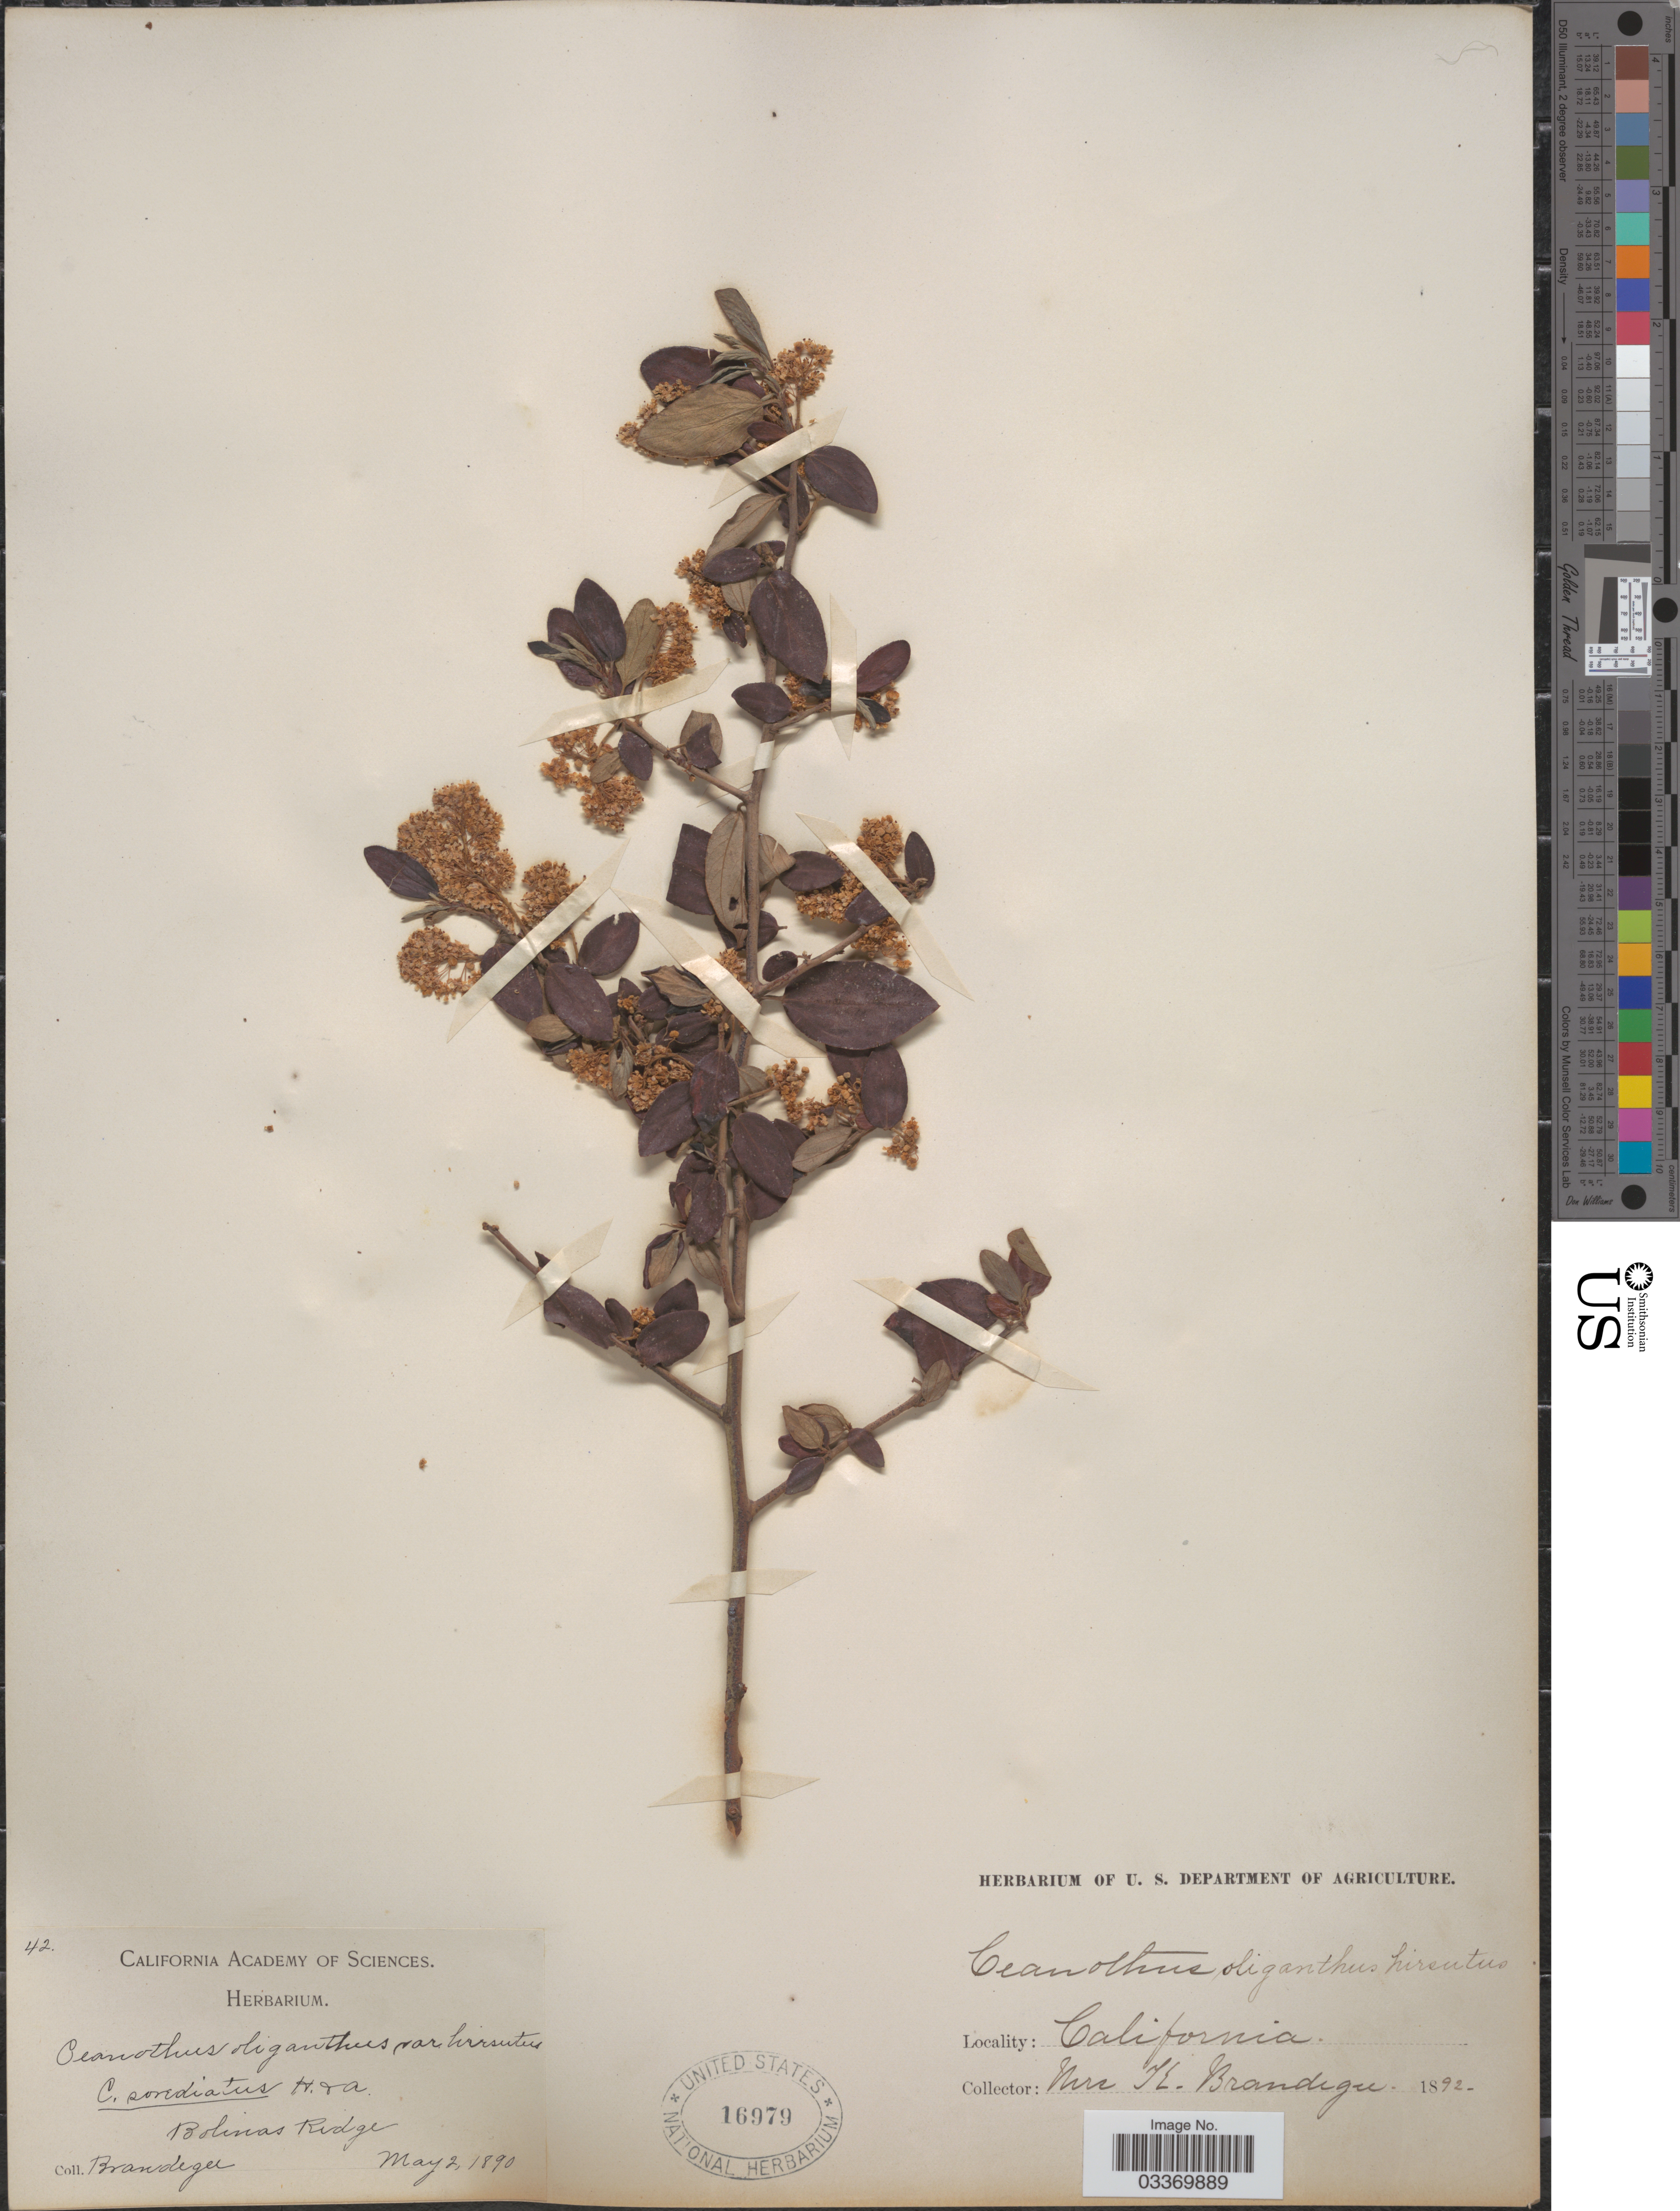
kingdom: Plantae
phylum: Tracheophyta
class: Magnoliopsida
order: Rosales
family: Rhamnaceae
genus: Ceanothus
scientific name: Ceanothus oliganthus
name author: Nutt.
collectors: K. Brandegee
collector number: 42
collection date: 1890-05-02/1892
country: United States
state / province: California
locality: Bolinas Ridge.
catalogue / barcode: US 16979